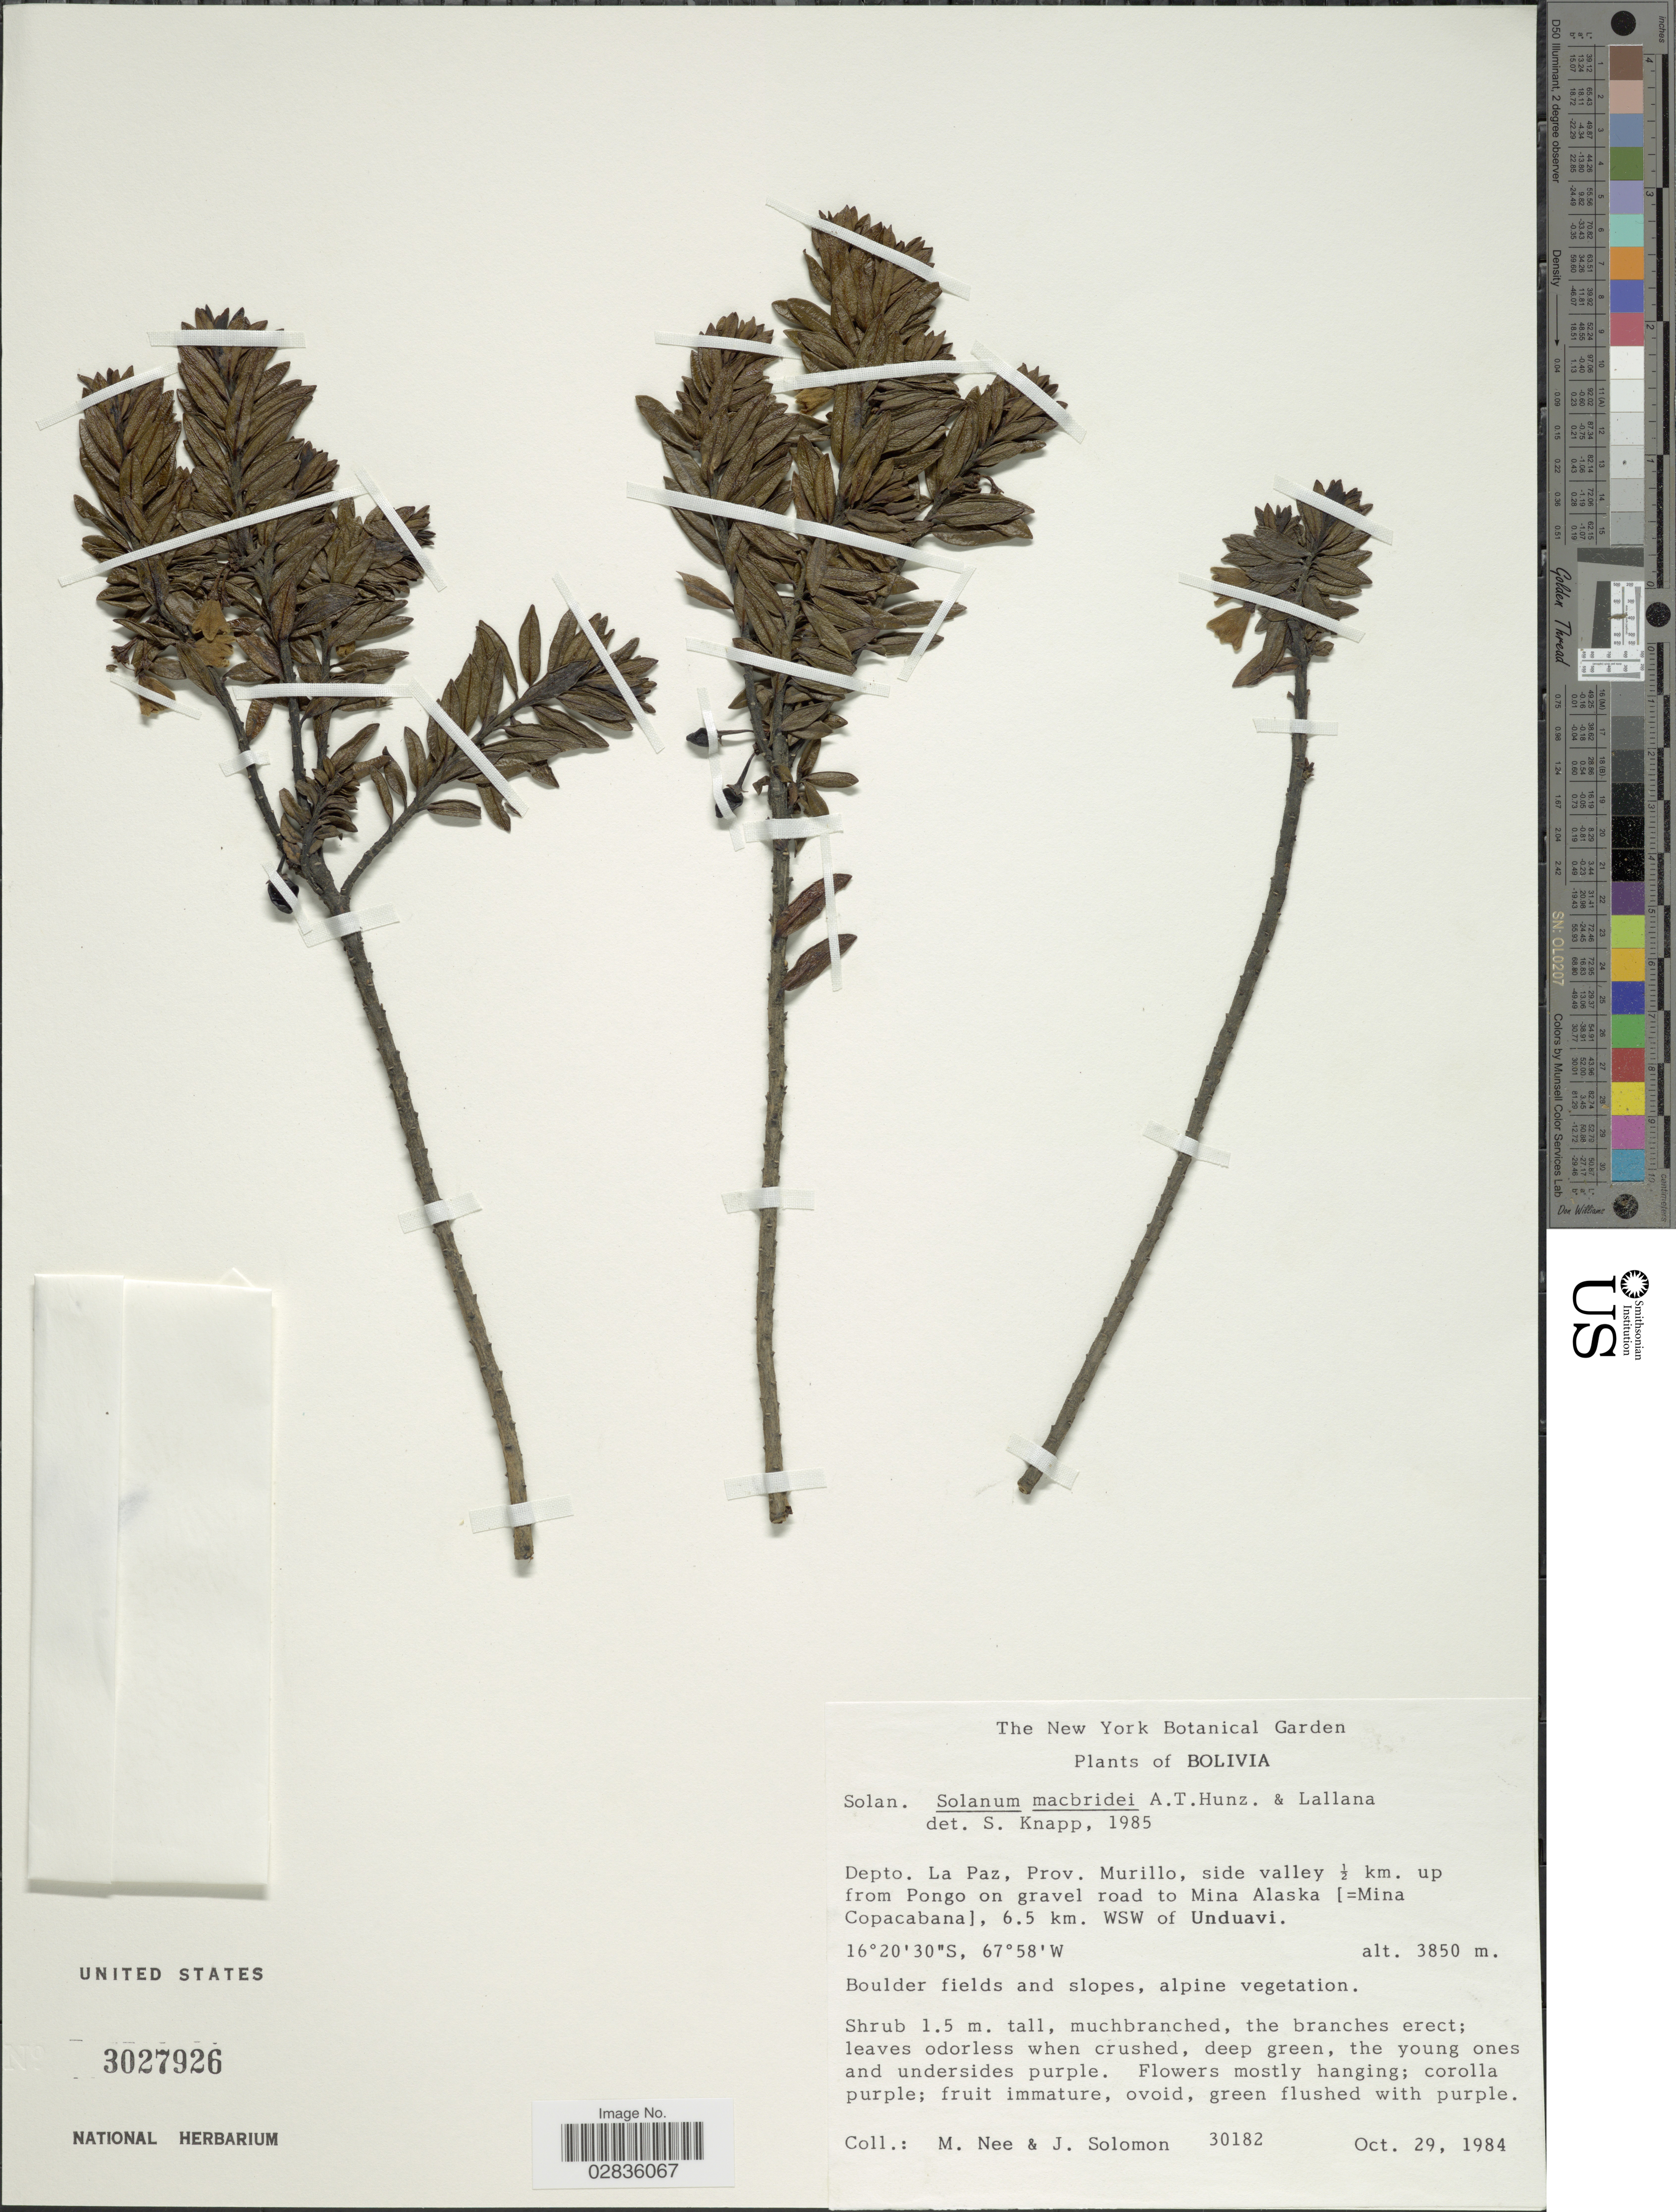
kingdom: Plantae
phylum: Tracheophyta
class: Magnoliopsida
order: Solanales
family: Solanaceae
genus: Solanum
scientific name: Solanum macbridei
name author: Hunz. & Lallana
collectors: M. Nee & J. Solomon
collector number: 30182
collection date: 1984-10-29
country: Bolivia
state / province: La Paz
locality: Depto. La Paz, Prov. Murillo, side valley ½ km. up from Pingo on gravel road to Mina Alaska [=Mina Copacabana], 6.5 km. WSW of Unduavi.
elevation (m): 3850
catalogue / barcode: US 3027926